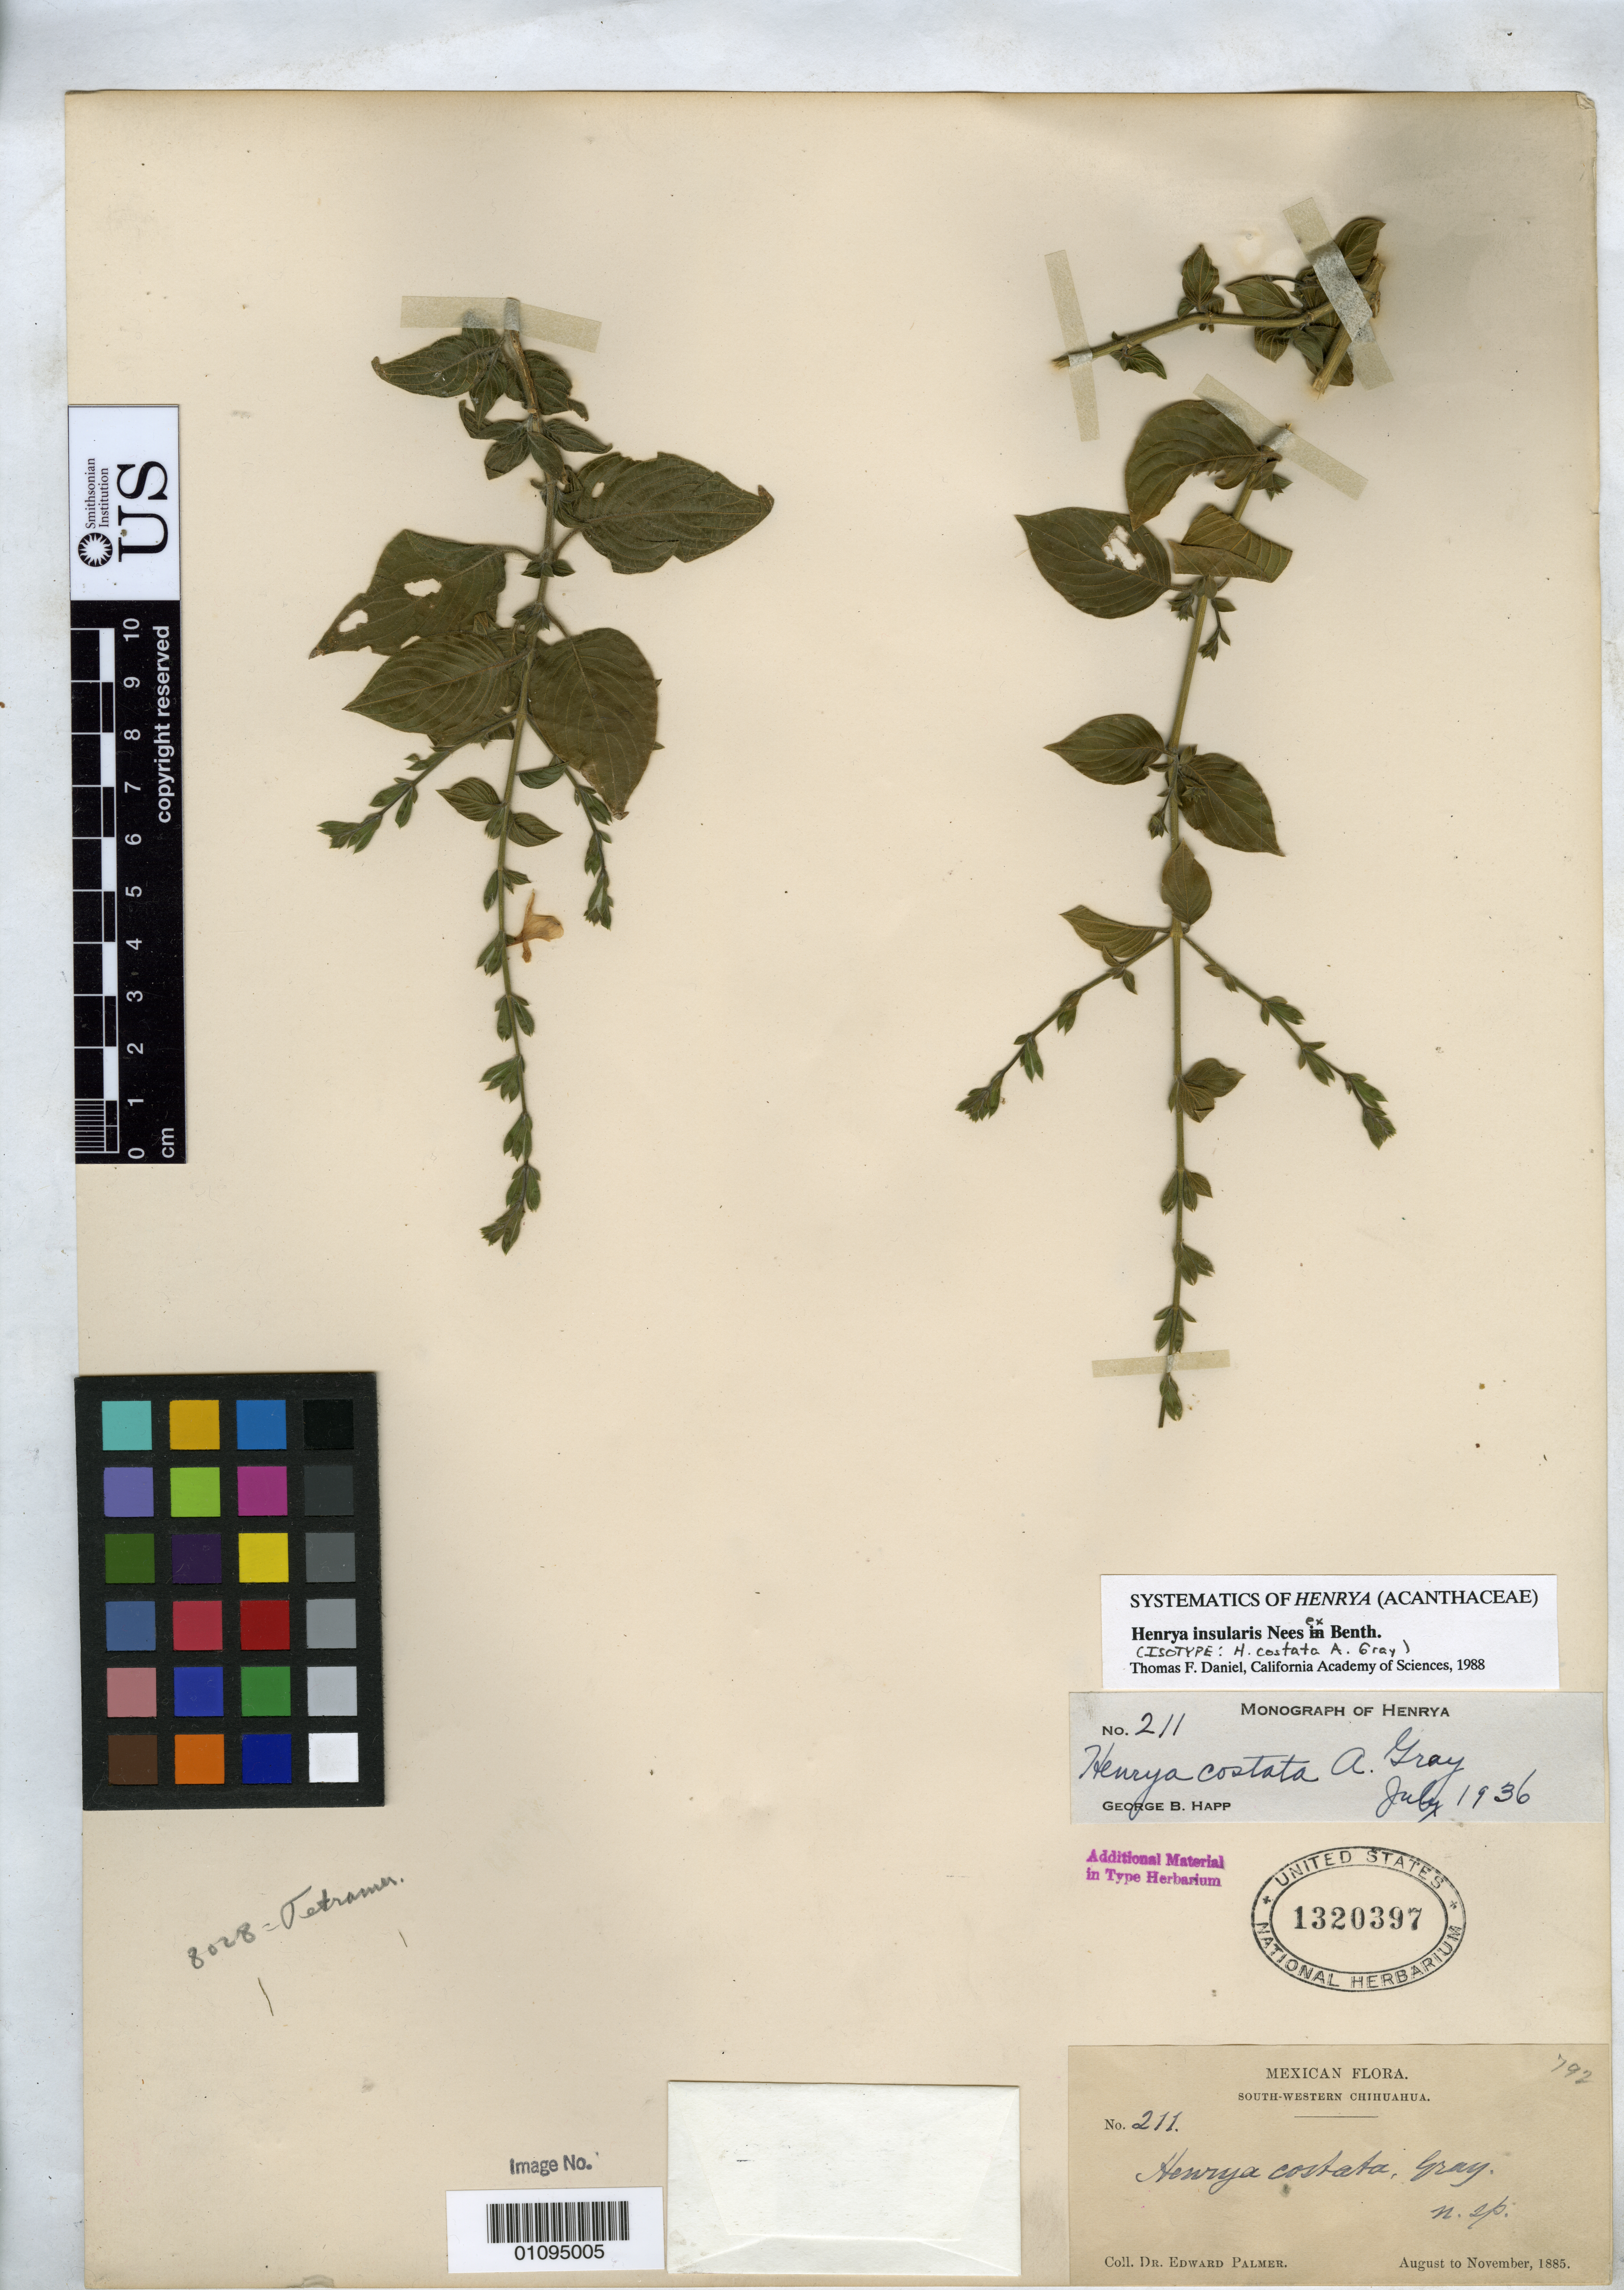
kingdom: Plantae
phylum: Tracheophyta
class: Magnoliopsida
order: Lamiales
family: Acanthaceae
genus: Henrya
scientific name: Henrya costata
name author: A. Gray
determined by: Happ, G. B.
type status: Isotype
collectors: E. Palmer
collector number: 211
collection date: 1885-08/1885-11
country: Mexico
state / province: Chihuahua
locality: Southwestern Chihuahua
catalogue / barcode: US 1320397